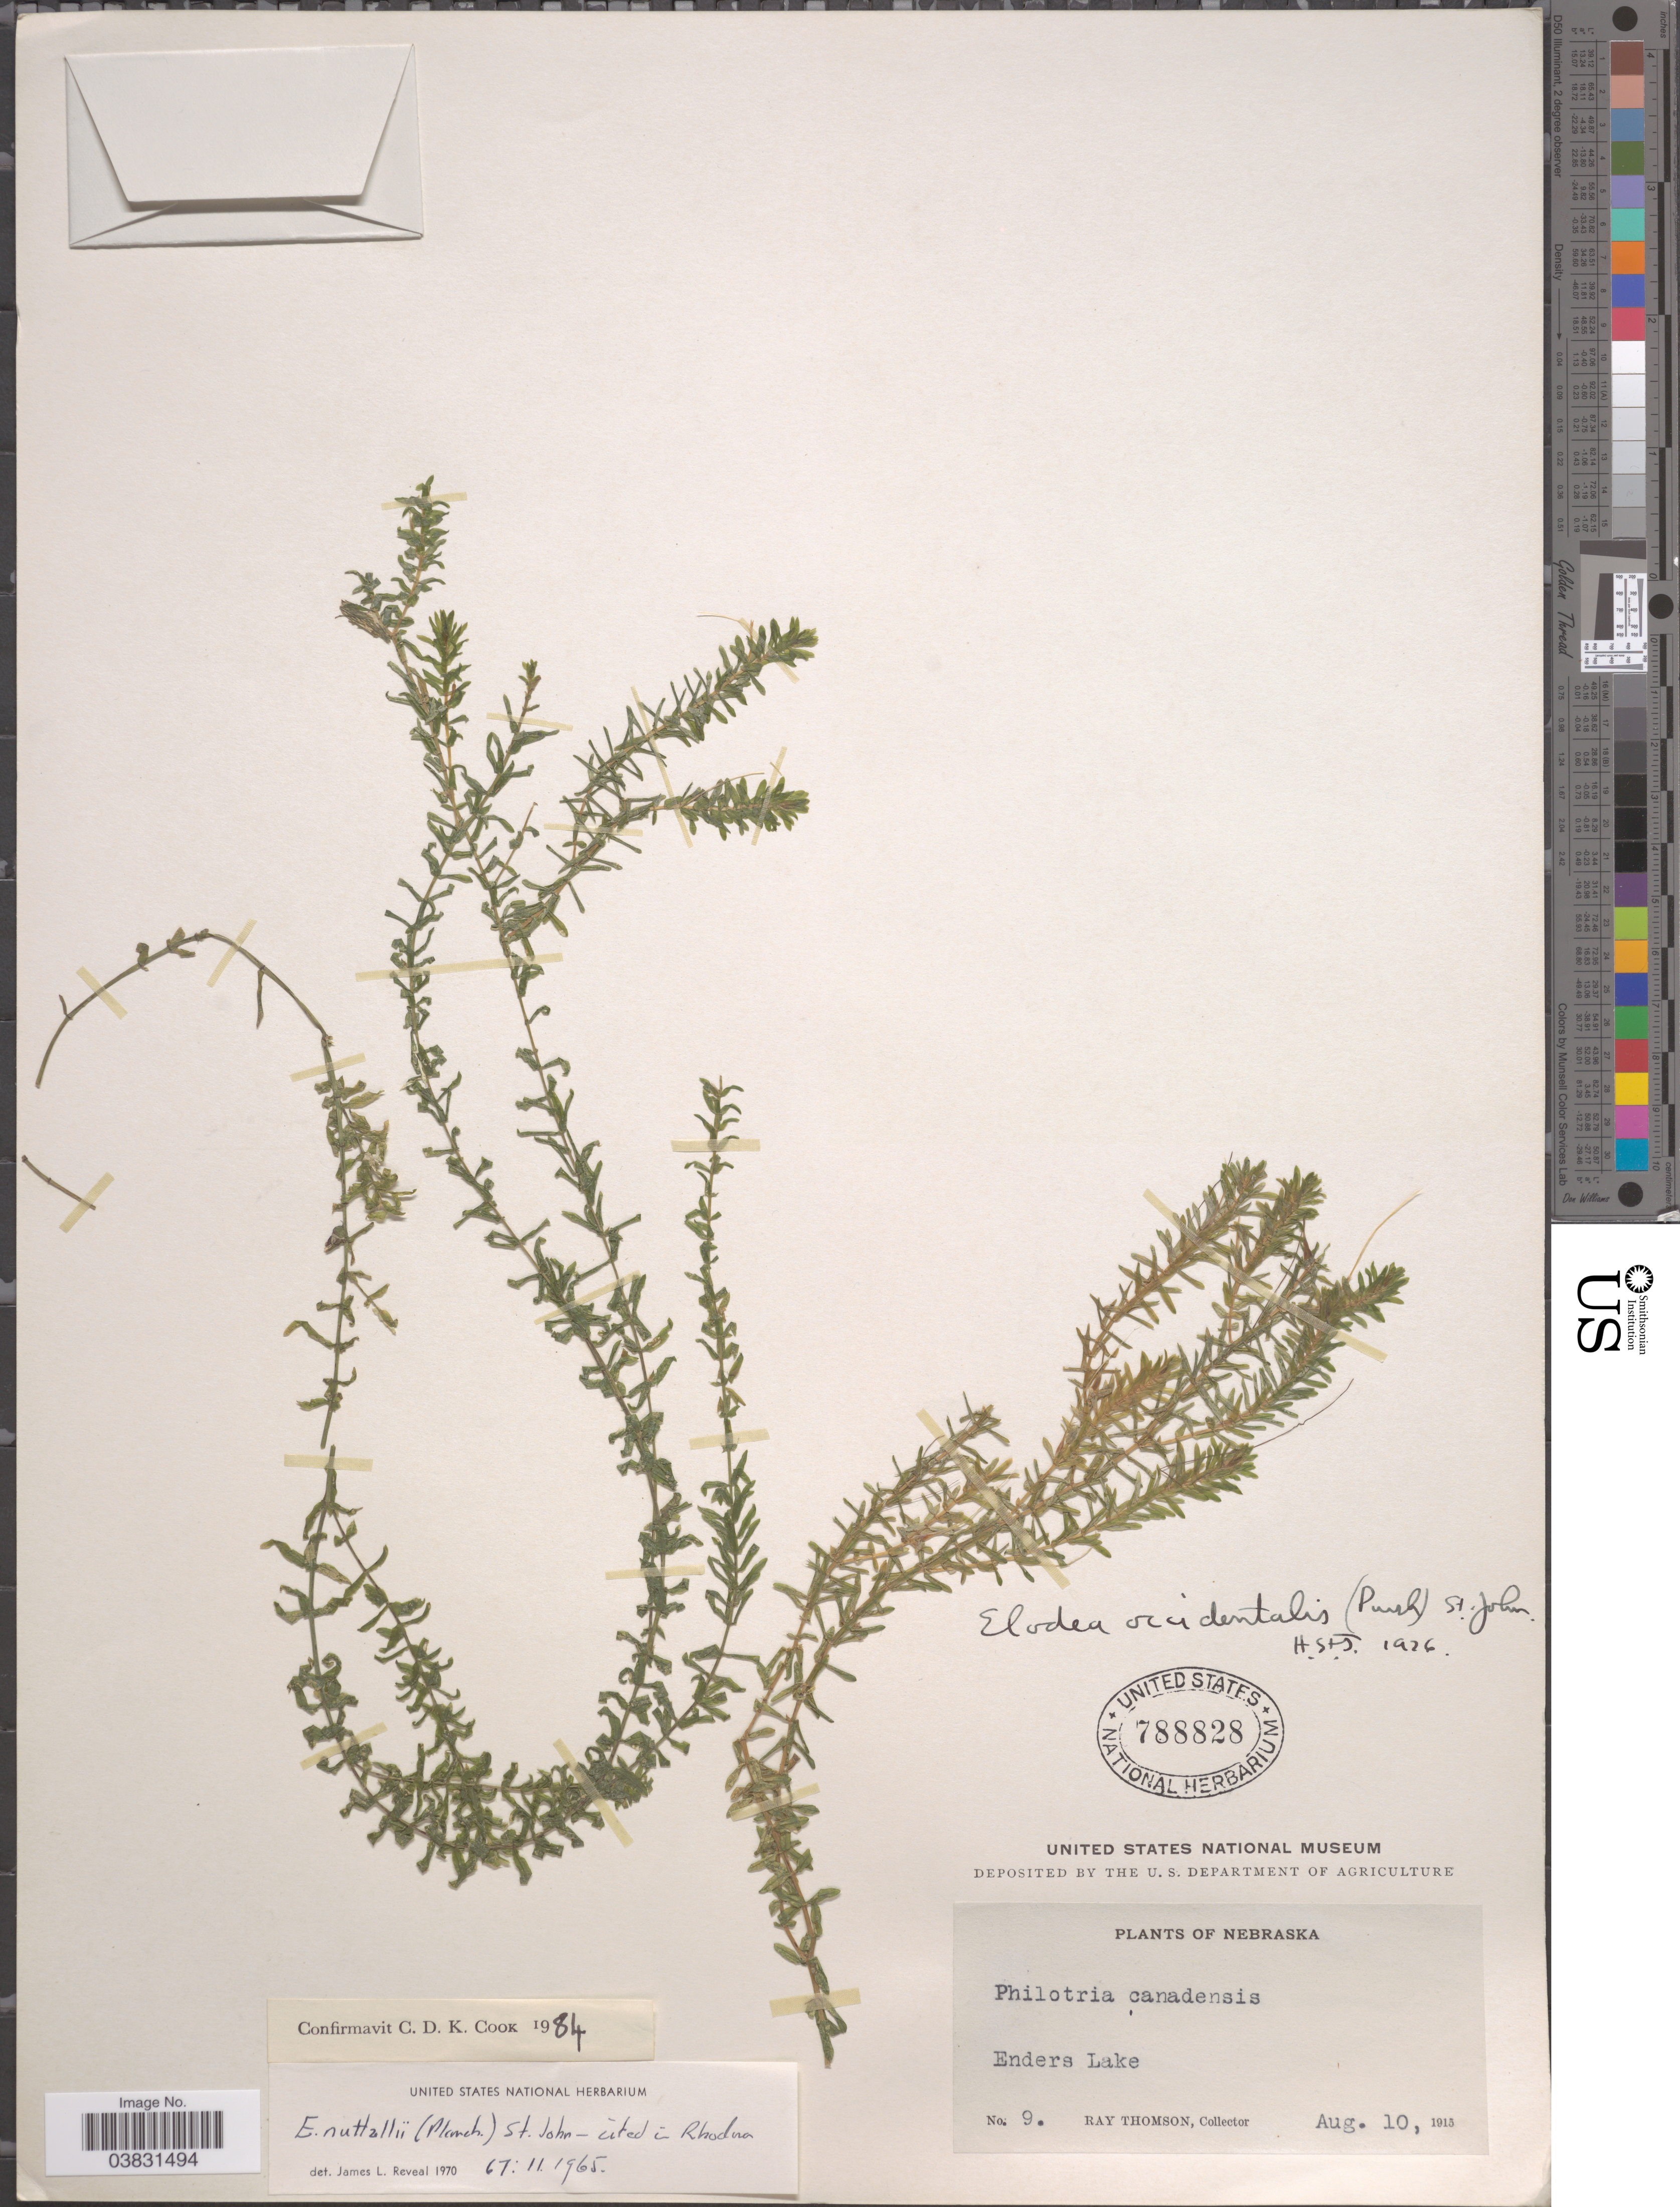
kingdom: Plantae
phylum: Tracheophyta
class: Liliopsida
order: Alismatales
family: Hydrocharitaceae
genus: Elodea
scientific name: Elodea nuttallii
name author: (Planch.) H. St. John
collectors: R. Thomson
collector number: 9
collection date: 1915-08-10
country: United States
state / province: Nebraska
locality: Enders Lake.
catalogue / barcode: US 788828